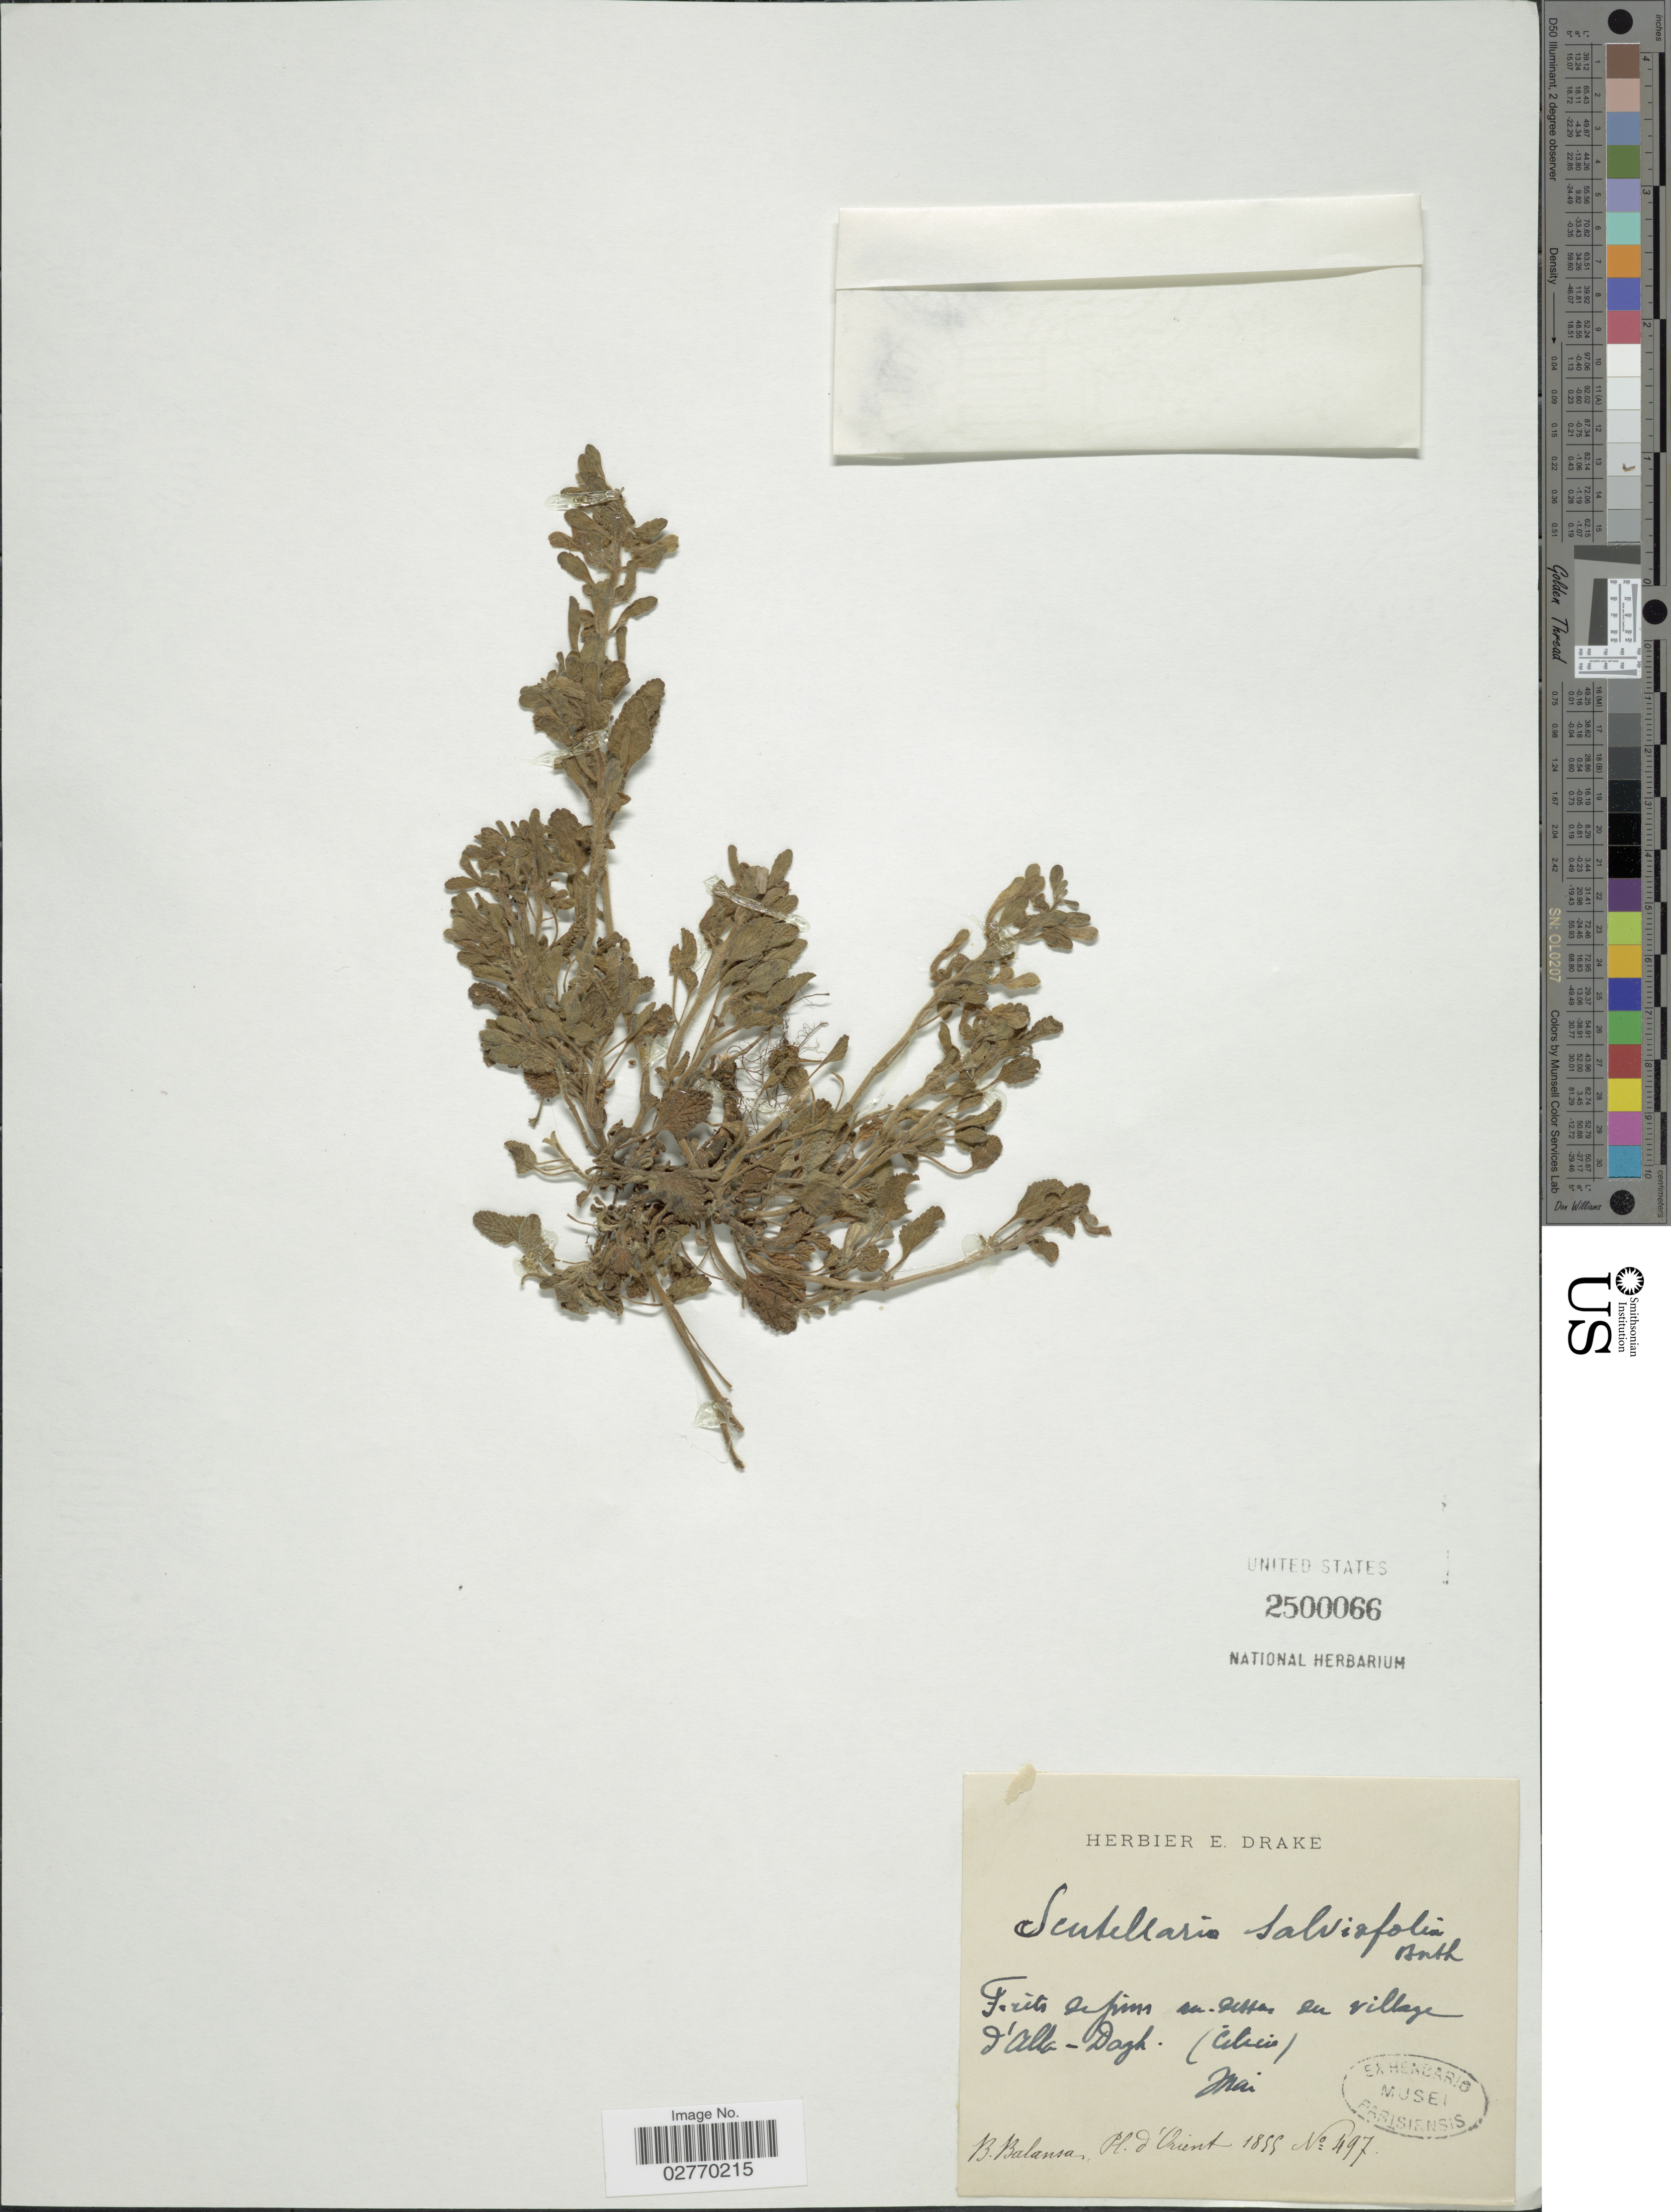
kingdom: Plantae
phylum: Tracheophyta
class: Magnoliopsida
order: Lamiales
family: Lamiaceae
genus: Scutellaria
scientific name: Scutellaria salviifolia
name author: Benth.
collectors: B. Balansa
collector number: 497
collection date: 1855-05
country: Turkey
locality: Forêts defius [interpreted] au dessus [interpreted] du village d'Alla-Dagh. (Cilicia). Orient.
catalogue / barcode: US 2500066